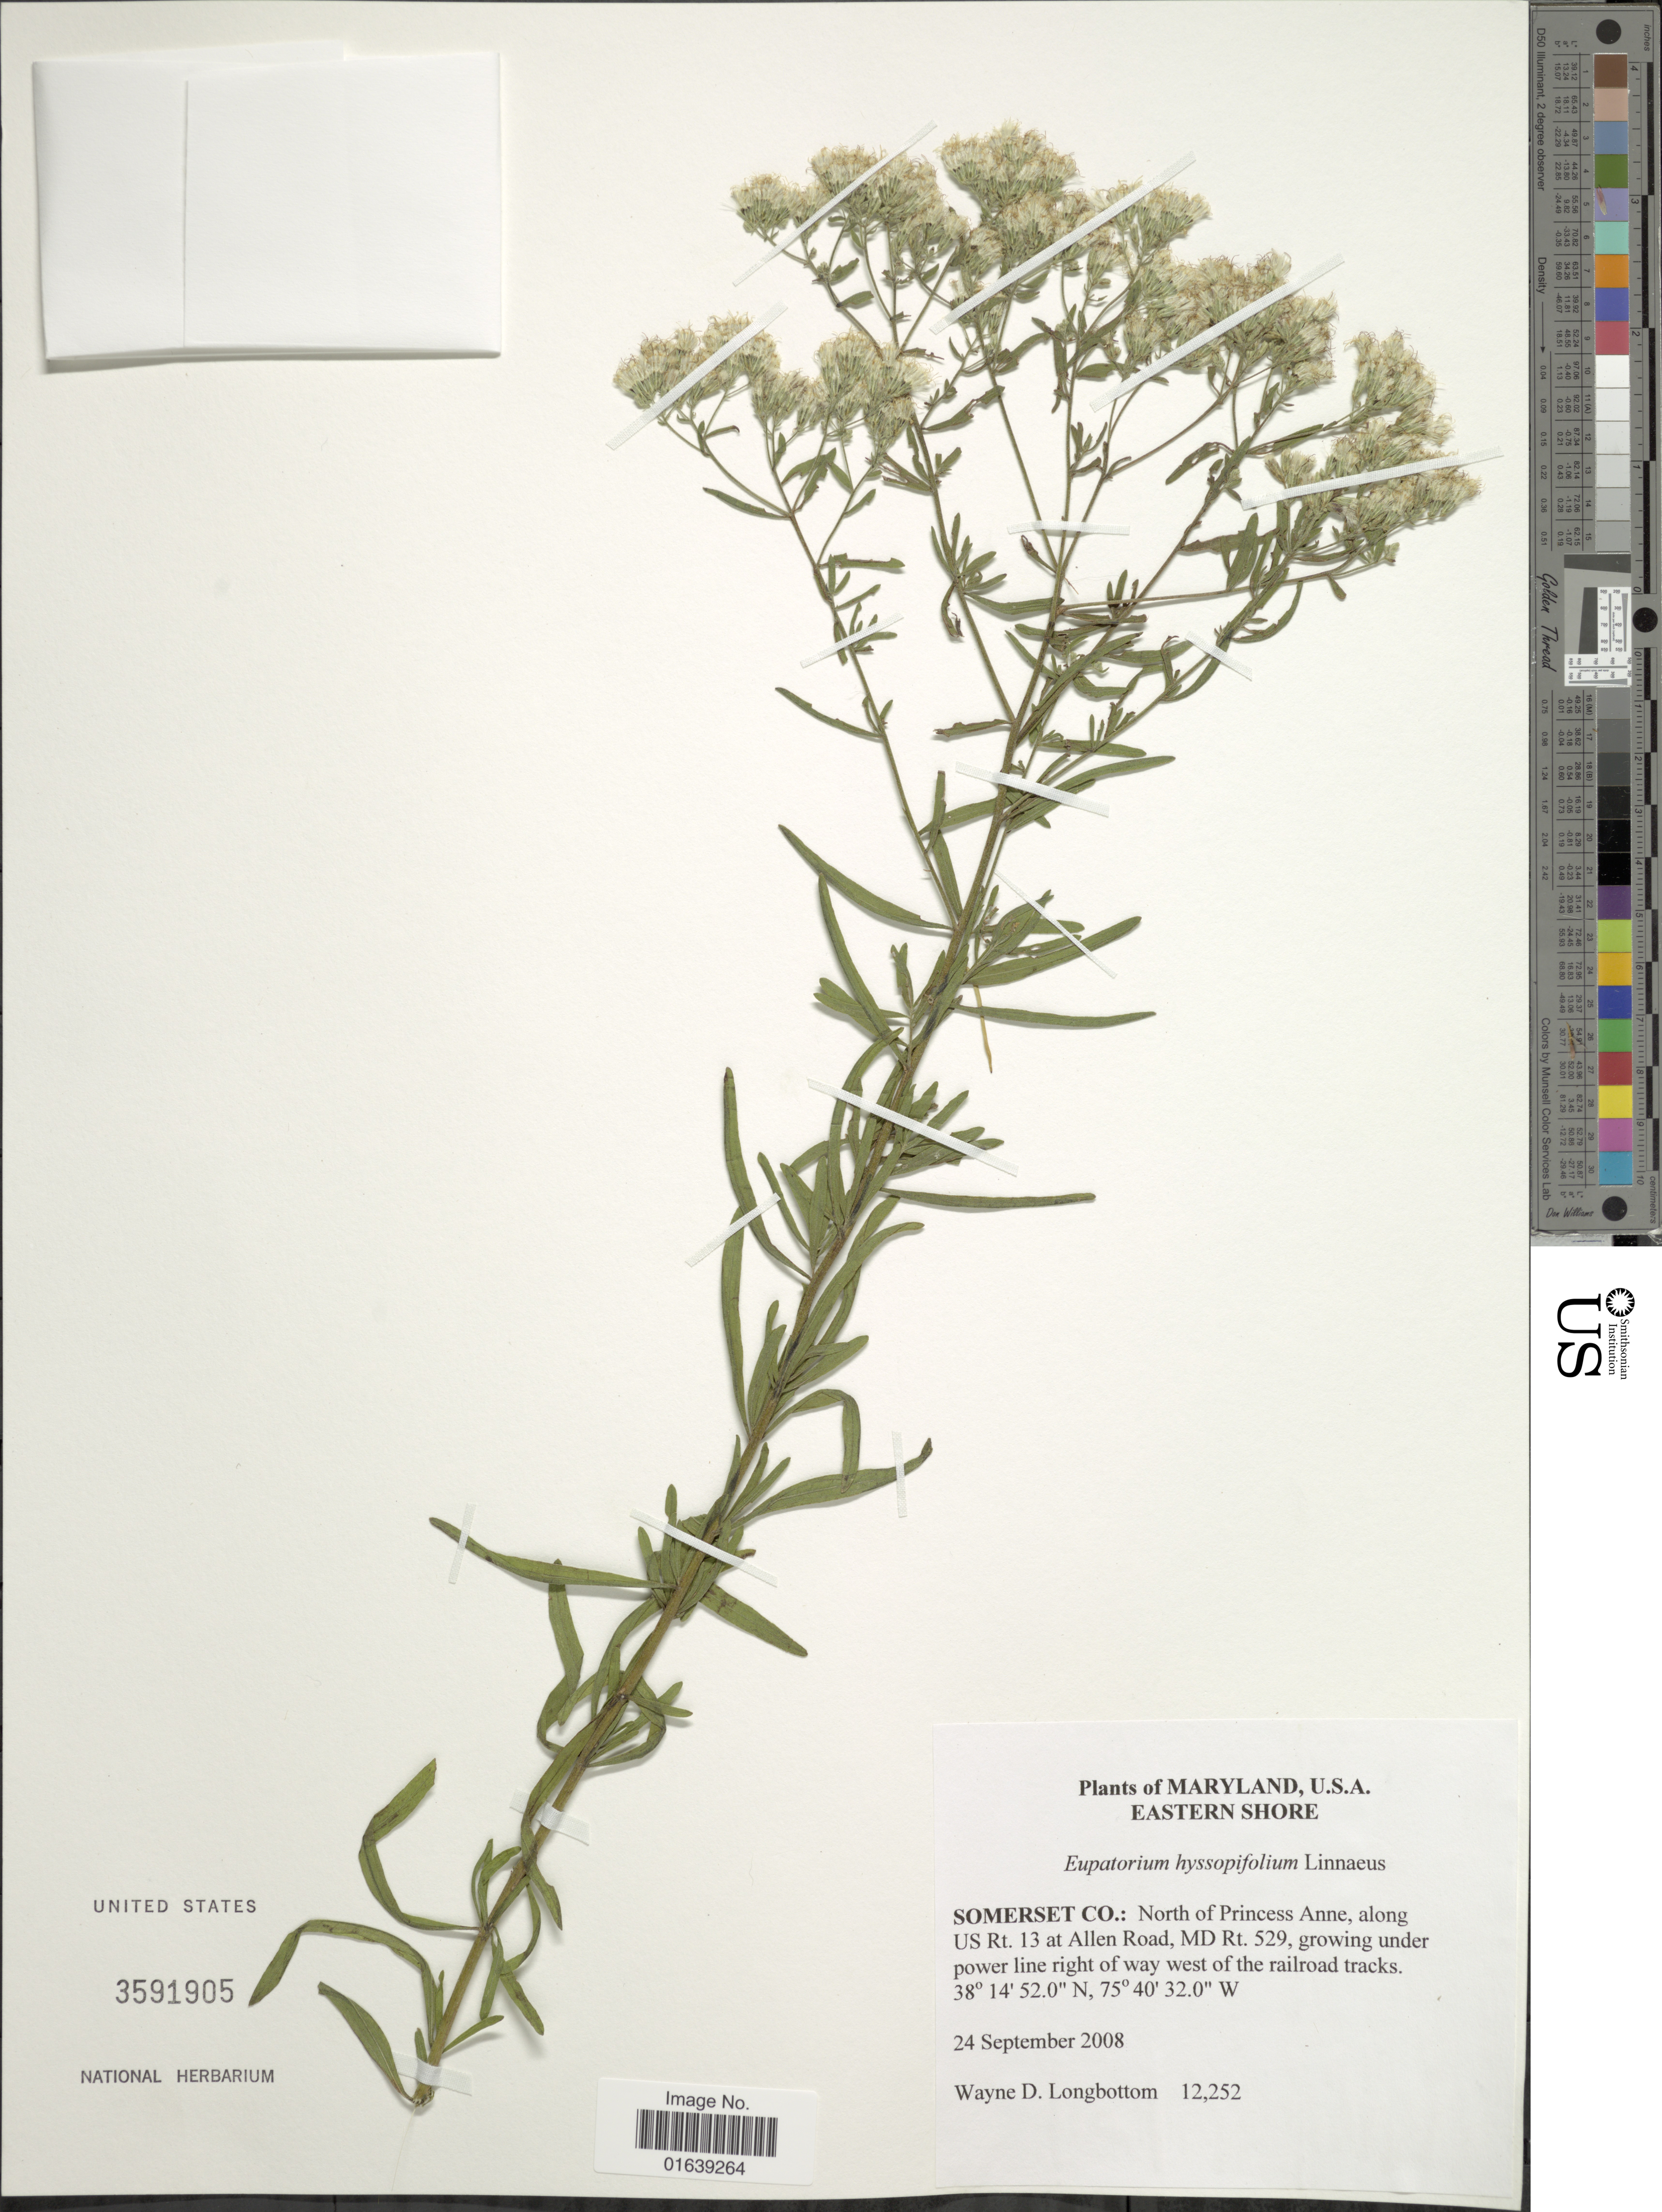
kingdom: Plantae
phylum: Tracheophyta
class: Magnoliopsida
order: Asterales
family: Asteraceae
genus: Eupatorium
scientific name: Eupatorium hyssopifolium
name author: L.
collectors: W. D. Longbottom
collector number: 12252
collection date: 2008-09-24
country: United States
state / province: Maryland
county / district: Somerset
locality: Maryland, US..A. Somerset Co.: North of Princess Anne, along US Rt. 13 at Allen Road, MD Rt. 529, growing under power line right of way west of the railroad tracks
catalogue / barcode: US 3591905